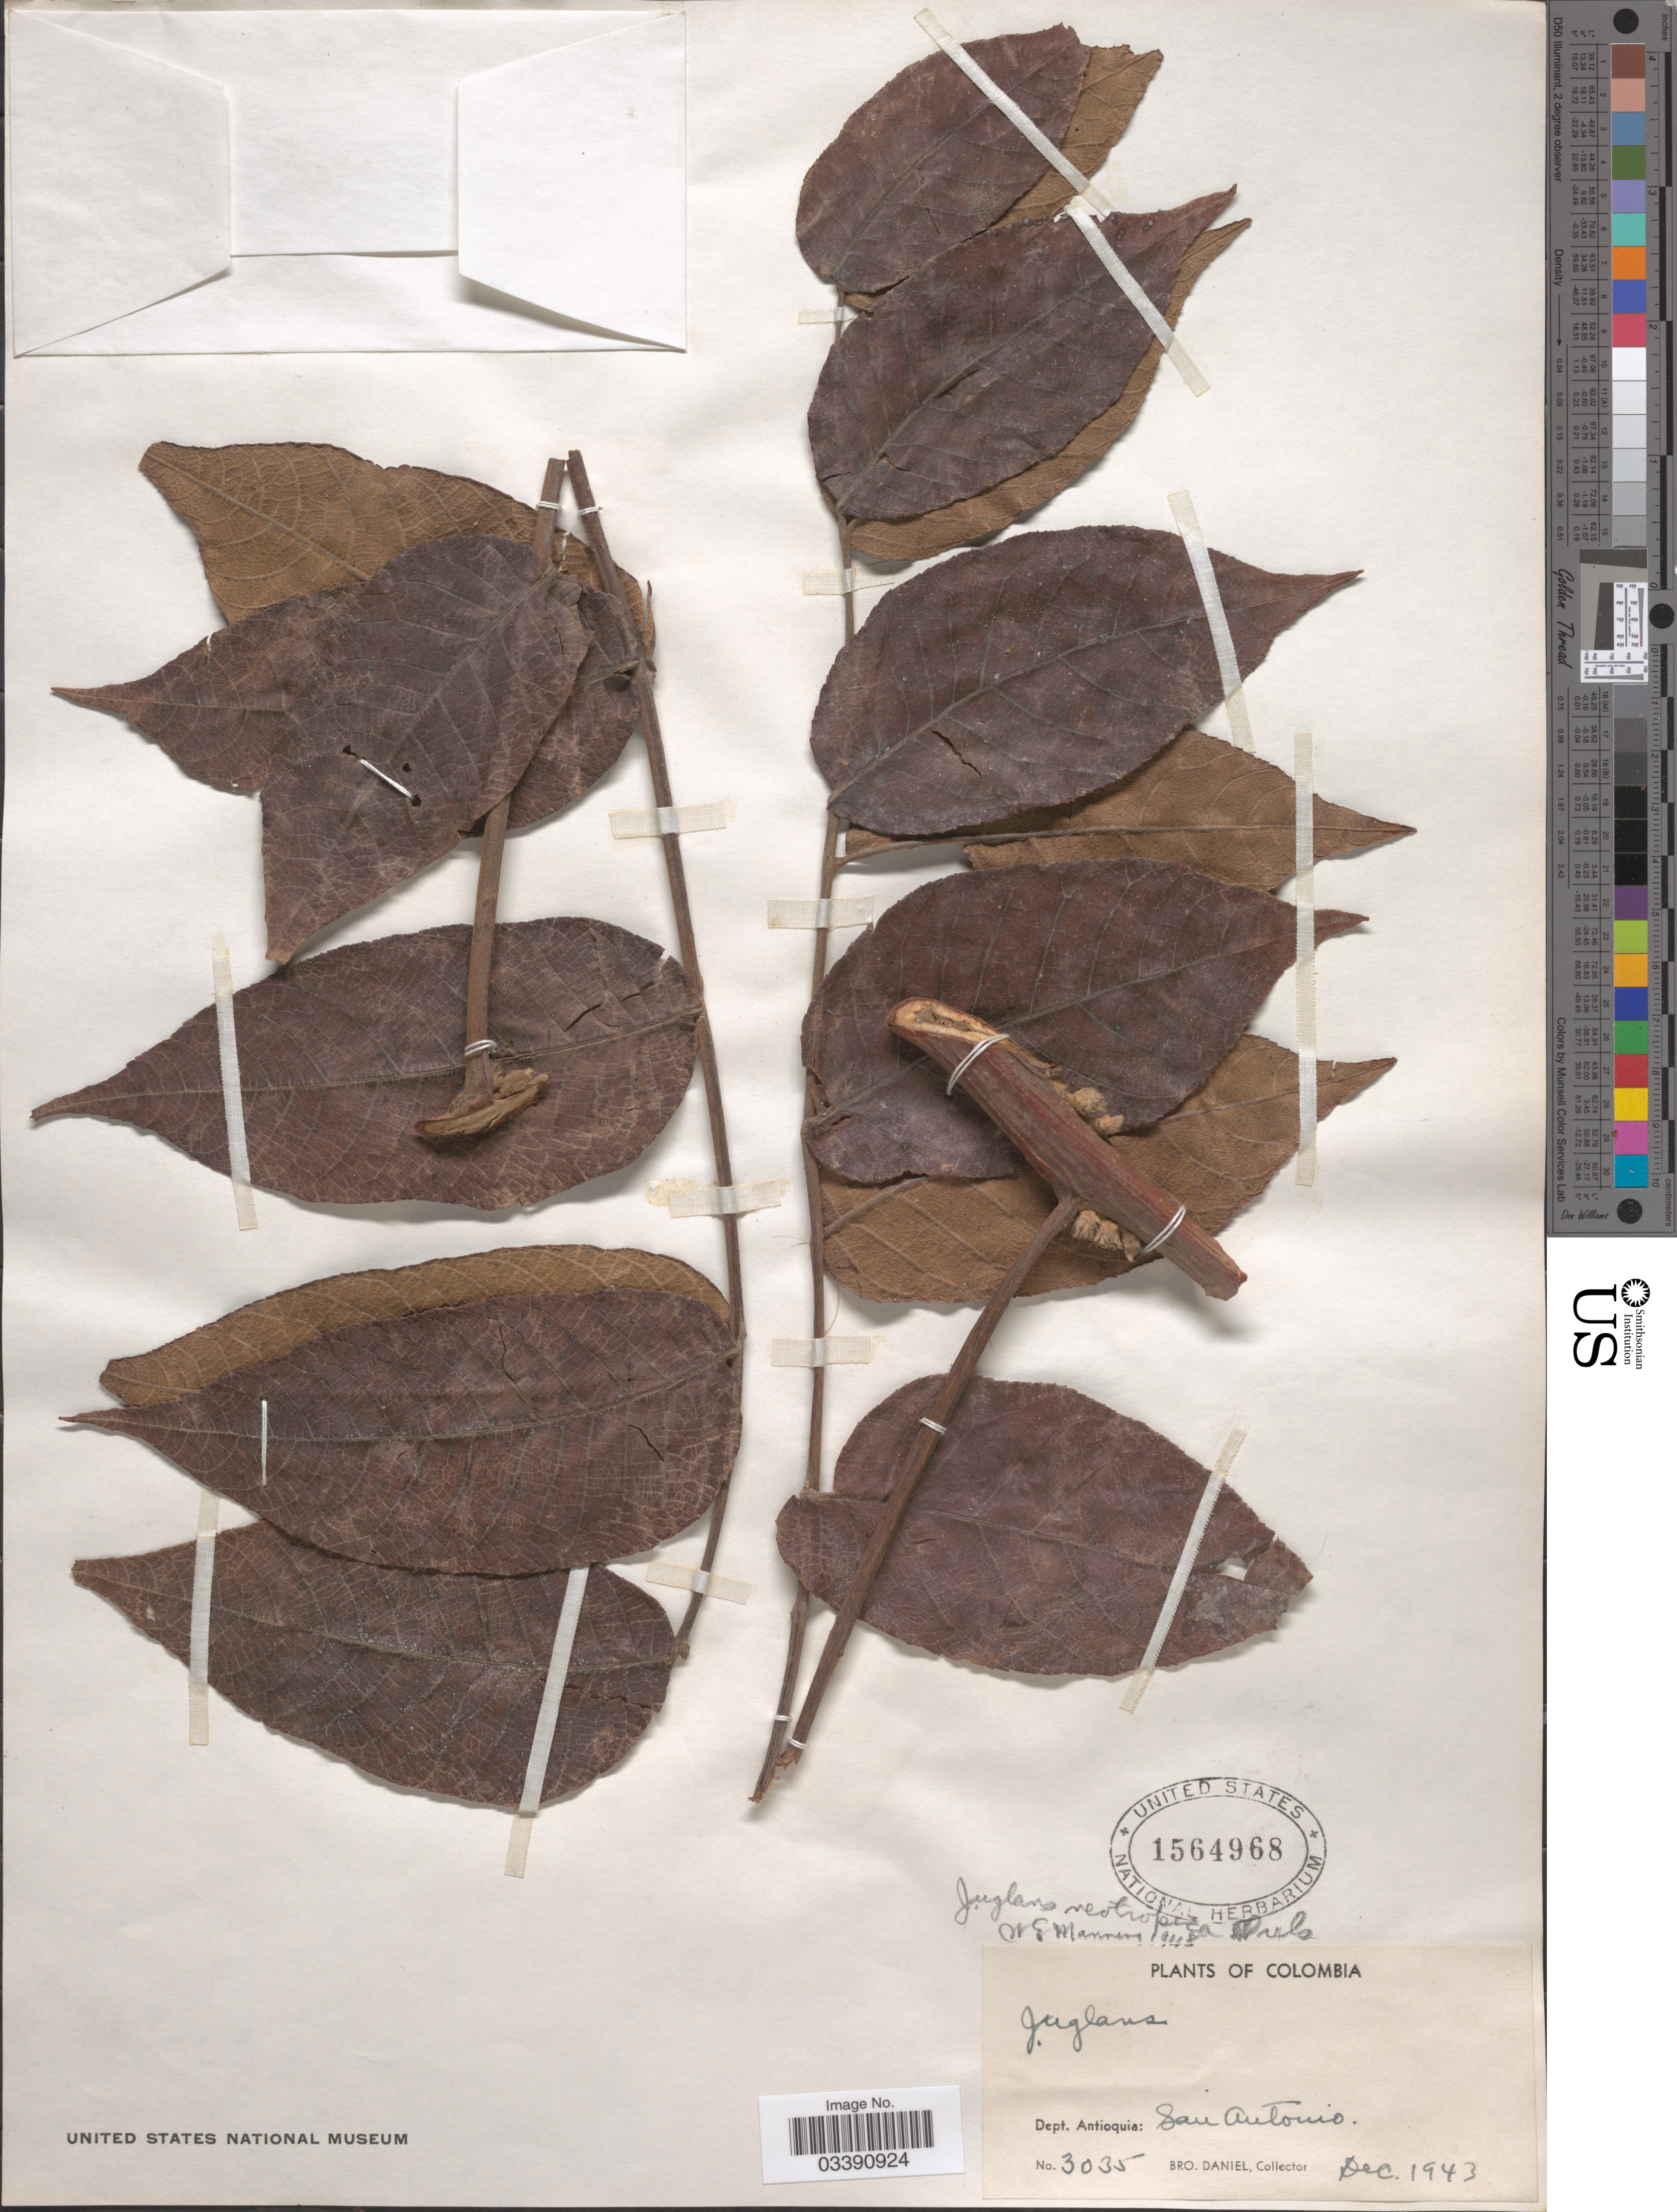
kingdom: Plantae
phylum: Tracheophyta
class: Magnoliopsida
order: Fagales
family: Juglandaceae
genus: Juglans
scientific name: Juglans neotropica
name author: Diels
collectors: Bro. Daniel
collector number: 3035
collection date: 1943-12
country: Colombia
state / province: Antioquia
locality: Dept. Antioquia: San Antonio.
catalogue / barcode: US 1564968